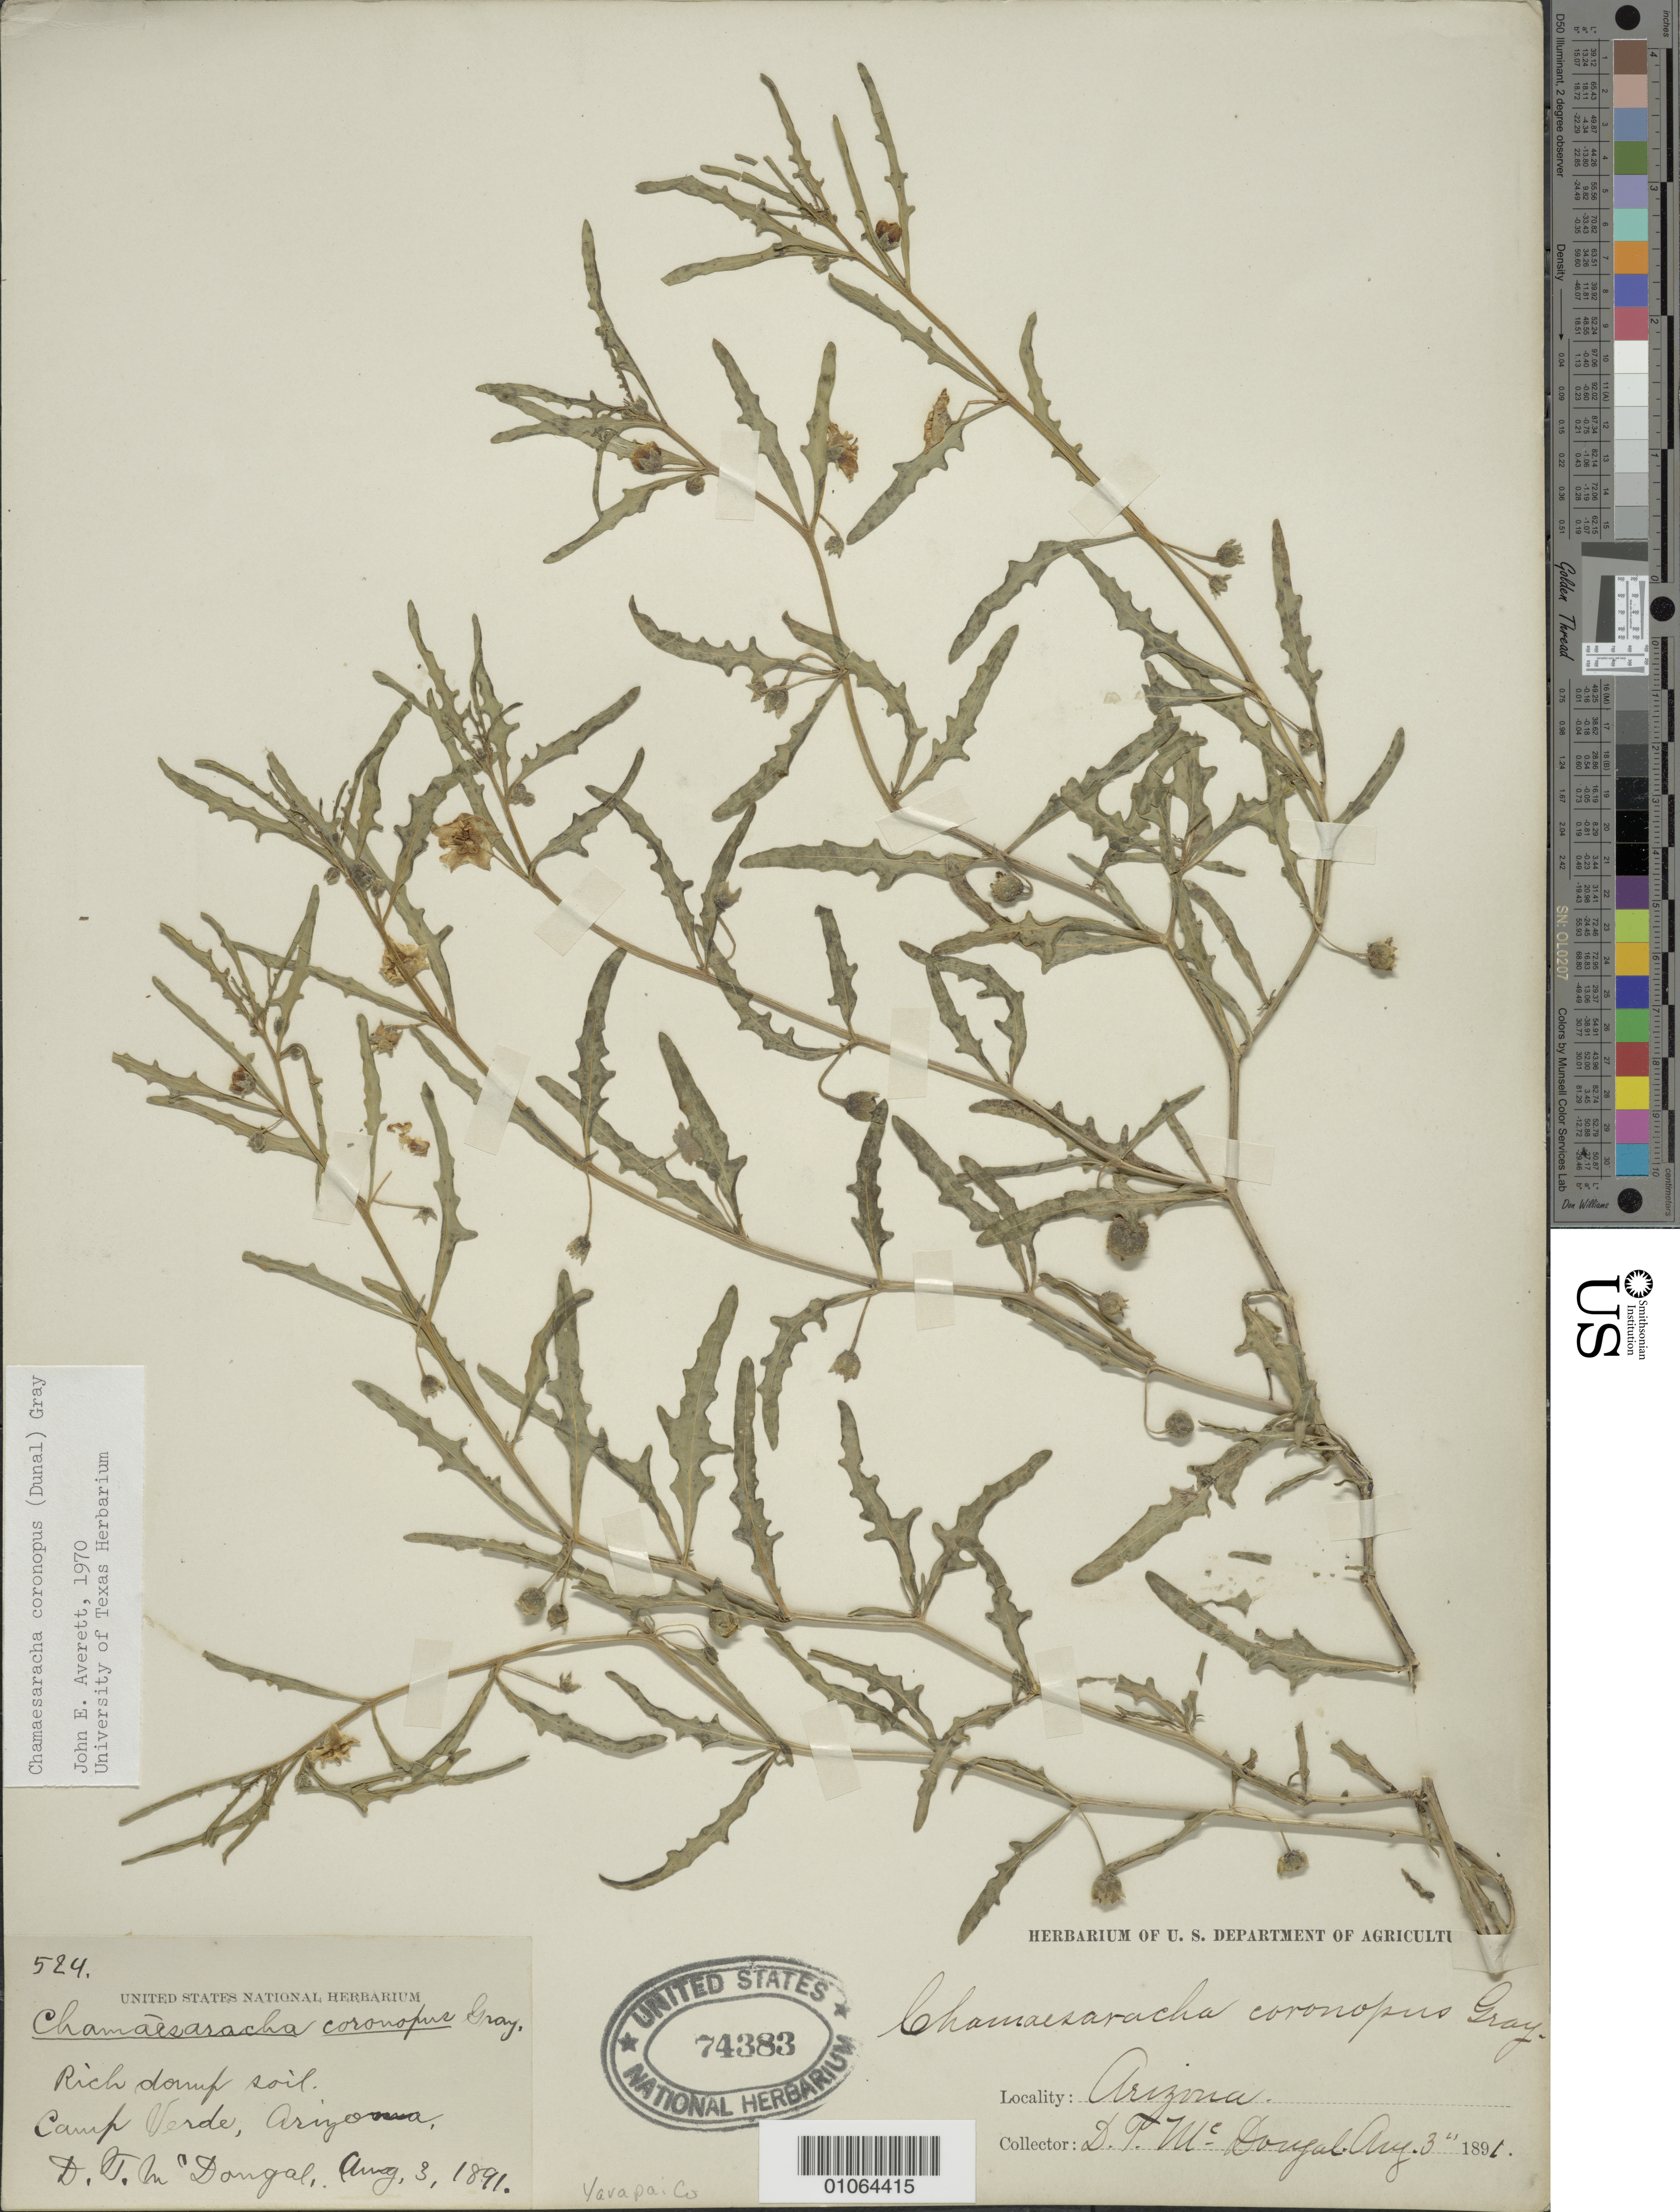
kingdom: Plantae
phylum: Tracheophyta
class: Magnoliopsida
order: Solanales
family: Solanaceae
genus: Chamaesaracha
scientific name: Chamaesaracha coronopus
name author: (Dunal) A. Gray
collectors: D. McDougal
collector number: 524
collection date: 1891-08-03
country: United States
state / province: Arizona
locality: Camp Verde. Yavapai Co.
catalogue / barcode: US 74383